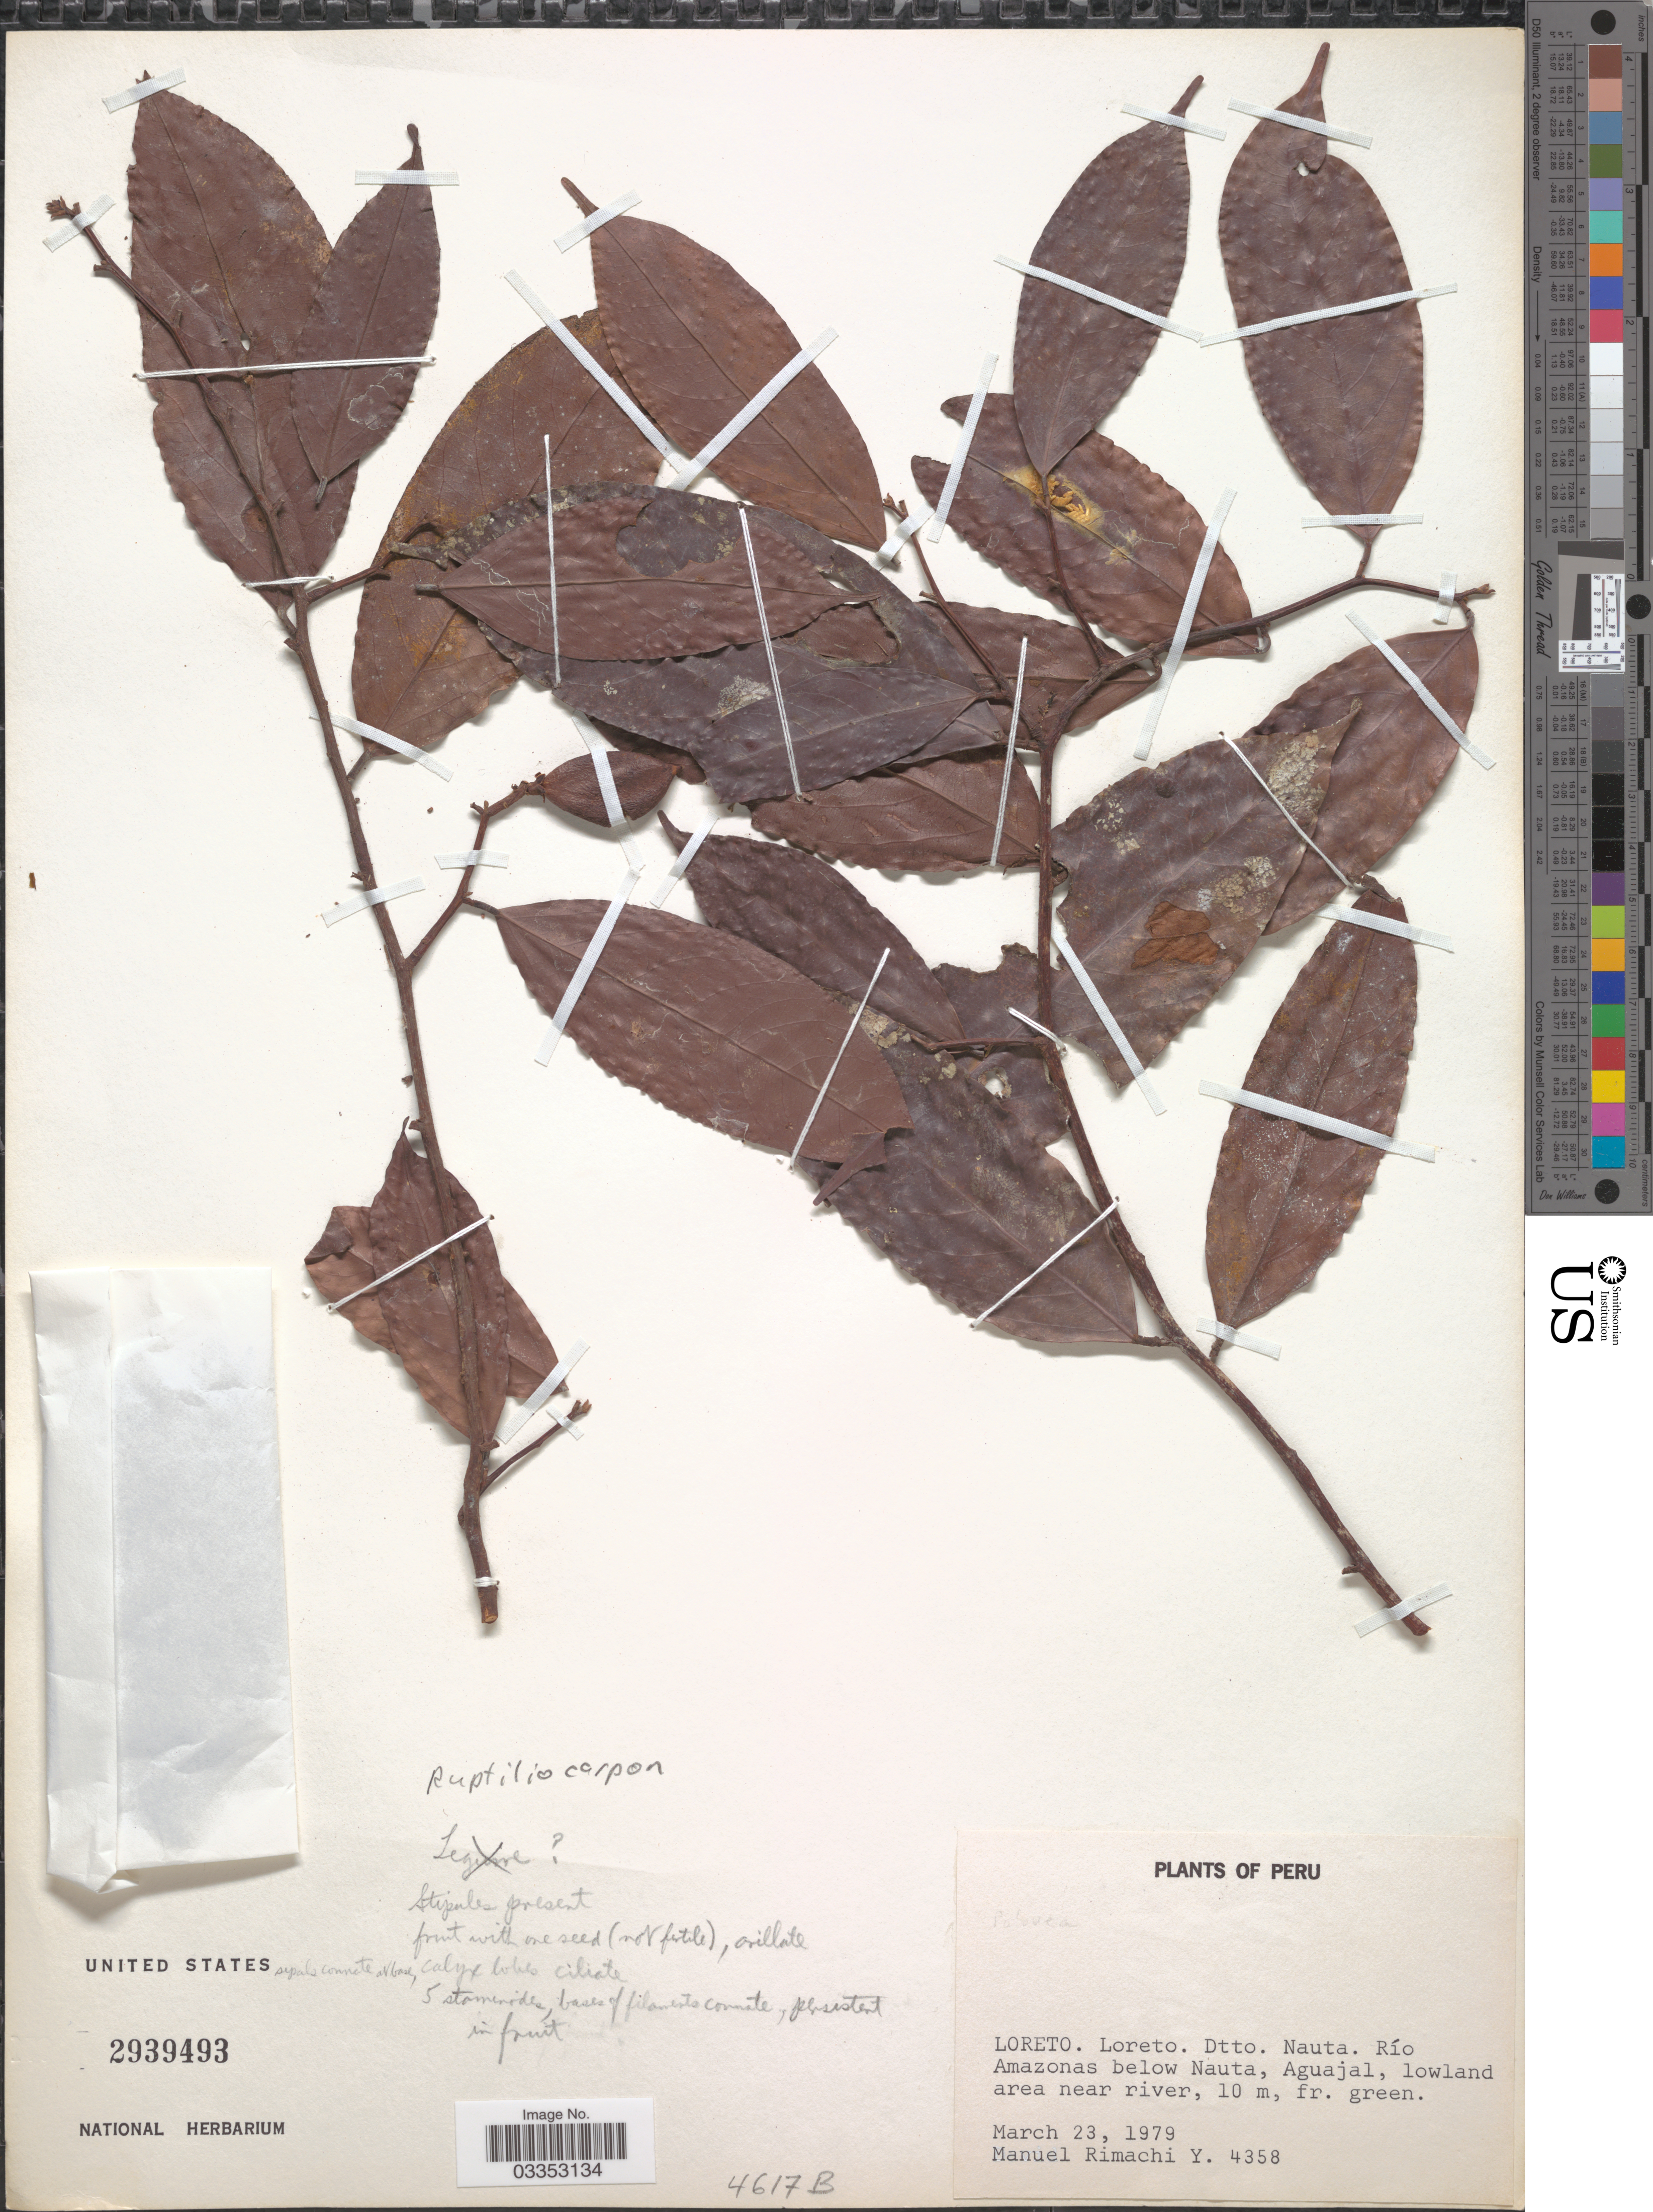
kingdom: Plantae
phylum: Tracheophyta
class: Magnoliopsida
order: Celastrales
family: Lepidobotryaceae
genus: Ruptiliocarpon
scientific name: Ruptiliocarpon caracolito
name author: Hammel & N. Zamora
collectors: M. Rimachi Y.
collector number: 4358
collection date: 1979-03-23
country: Peru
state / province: Loreto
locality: Dtto. Nauta. Río Amazonas below Nauta, Aguajal, lowland area near river, 10 m [unsure placement].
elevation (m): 10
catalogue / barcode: US 2939493